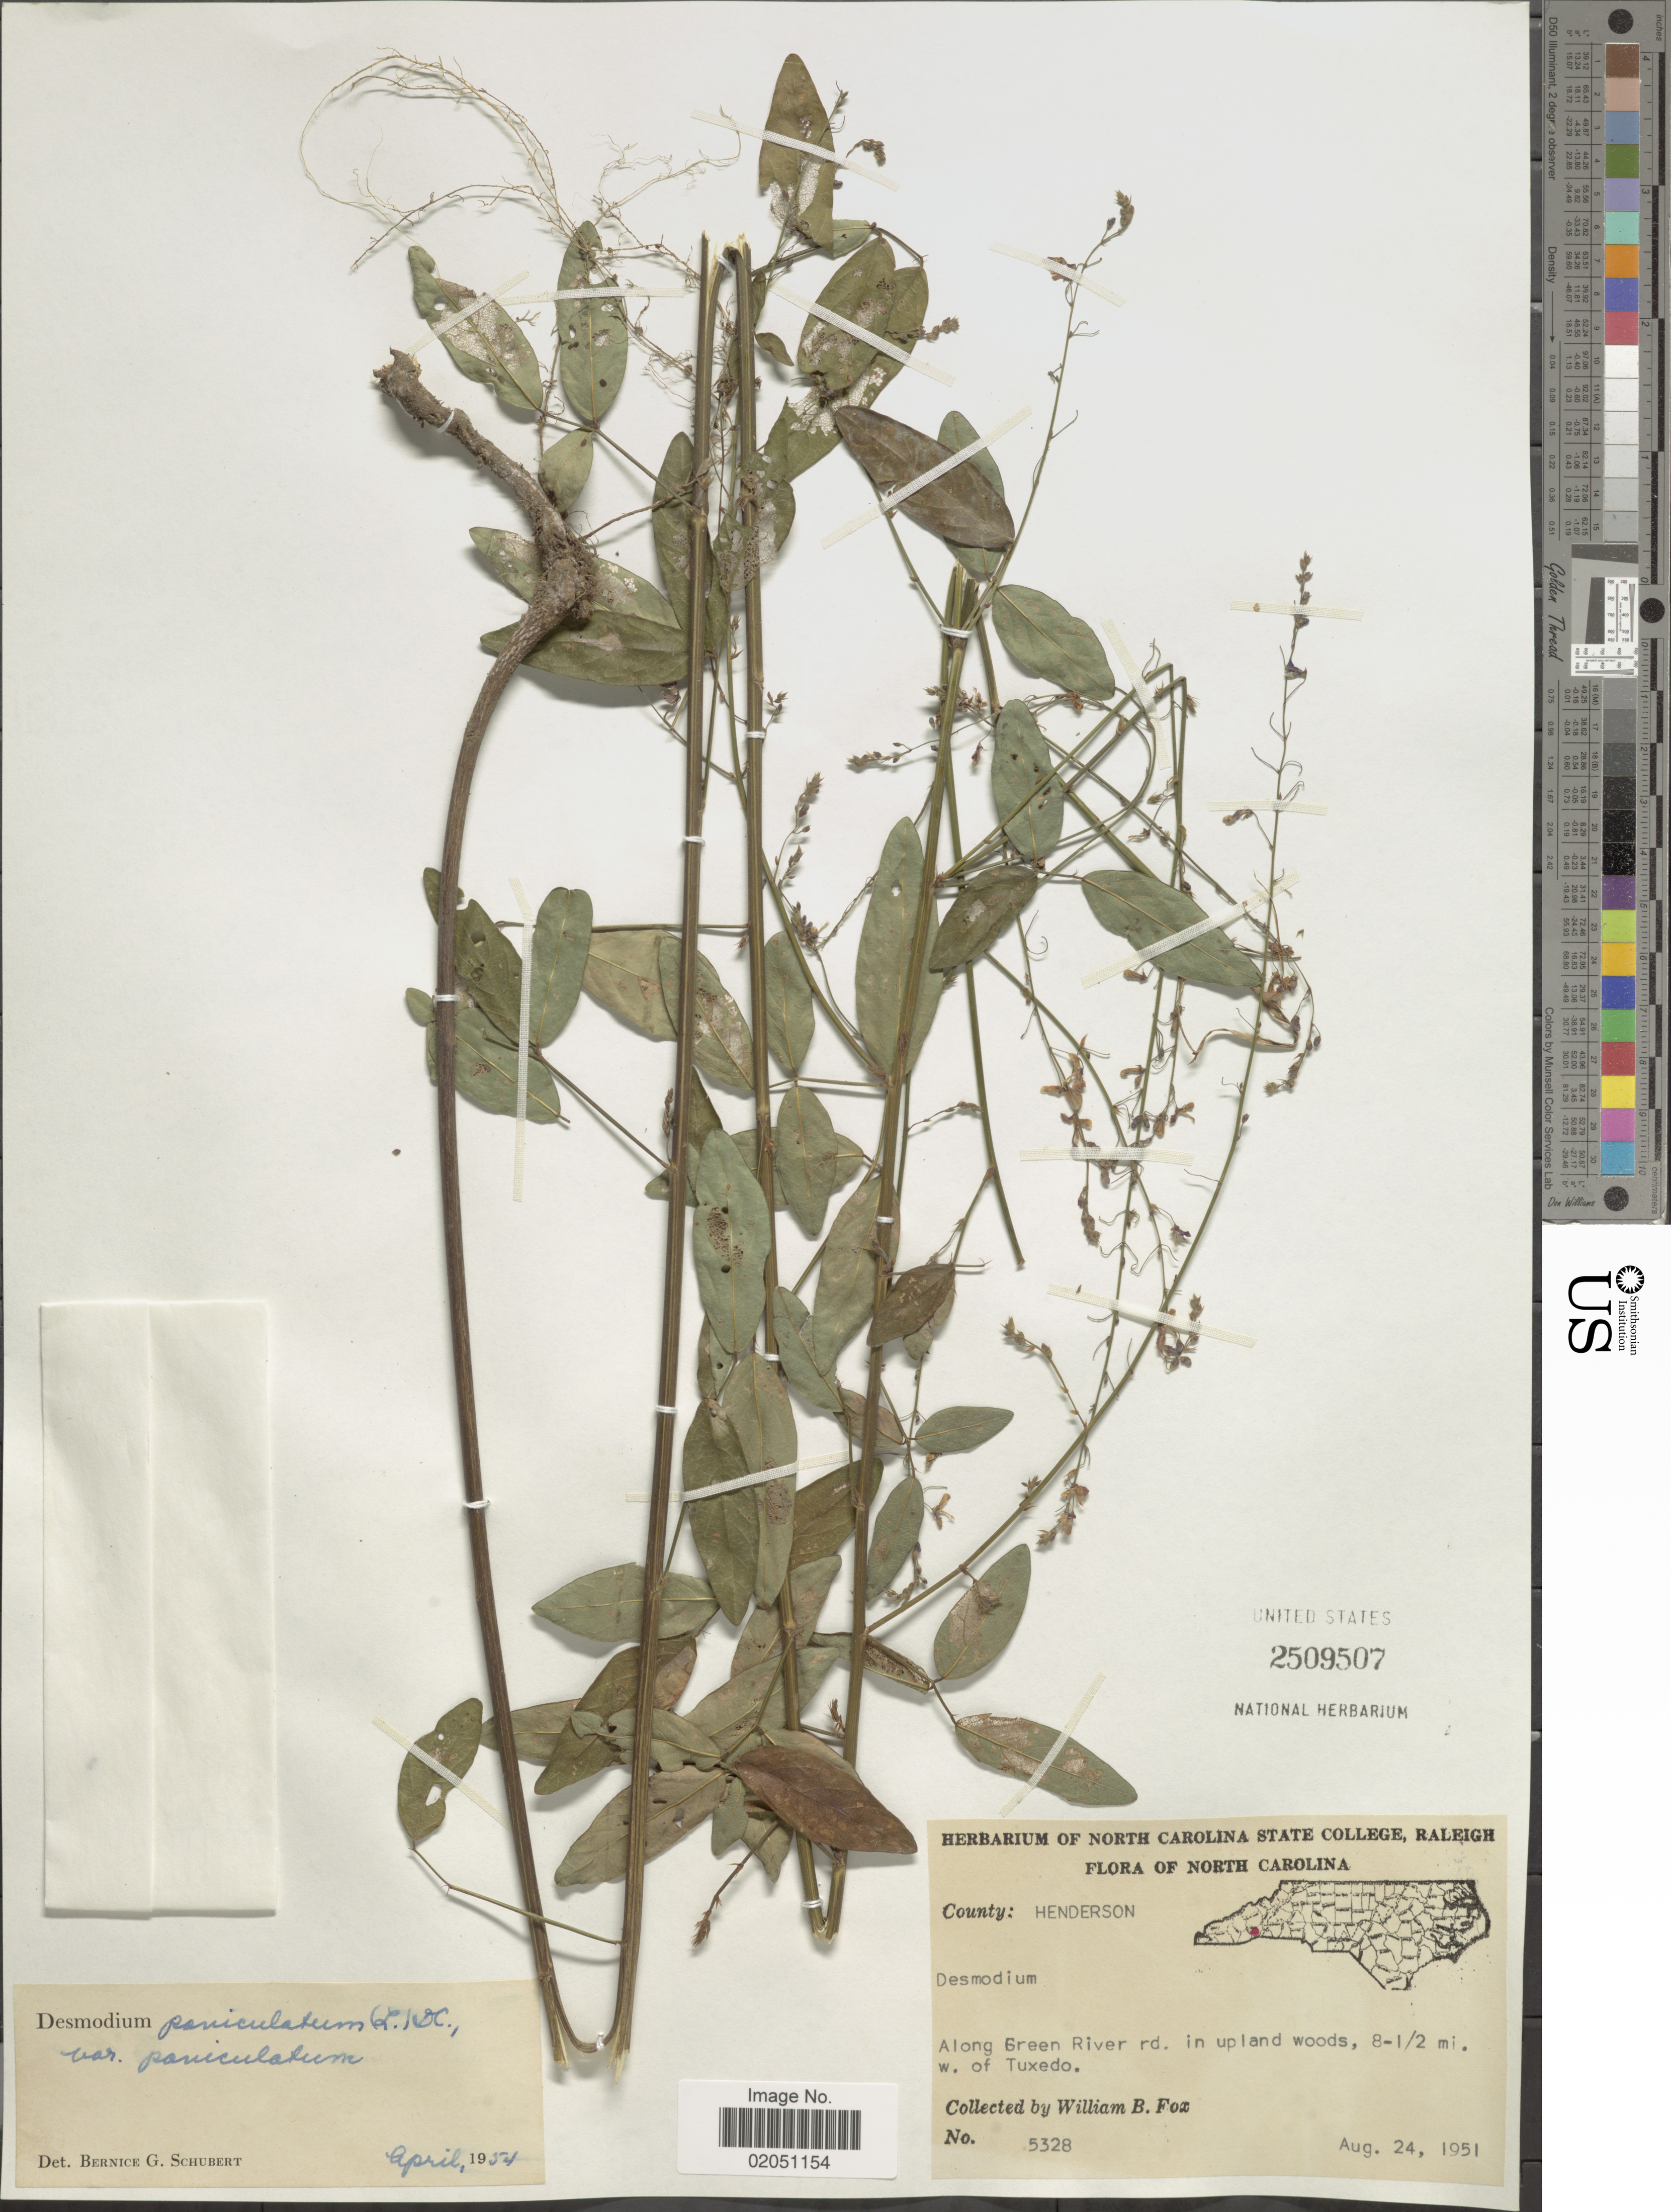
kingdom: Plantae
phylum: Tracheophyta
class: Magnoliopsida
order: Fabales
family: Fabaceae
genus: Desmodium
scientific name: Desmodium paniculatum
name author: (L.) DC.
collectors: W. B. Fox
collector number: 5328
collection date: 1951-08-24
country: United States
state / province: North Carolina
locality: County: Henderson, along Green River rd. in uplan woods, 8-½ mi w of Tuxedo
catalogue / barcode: US 2509507